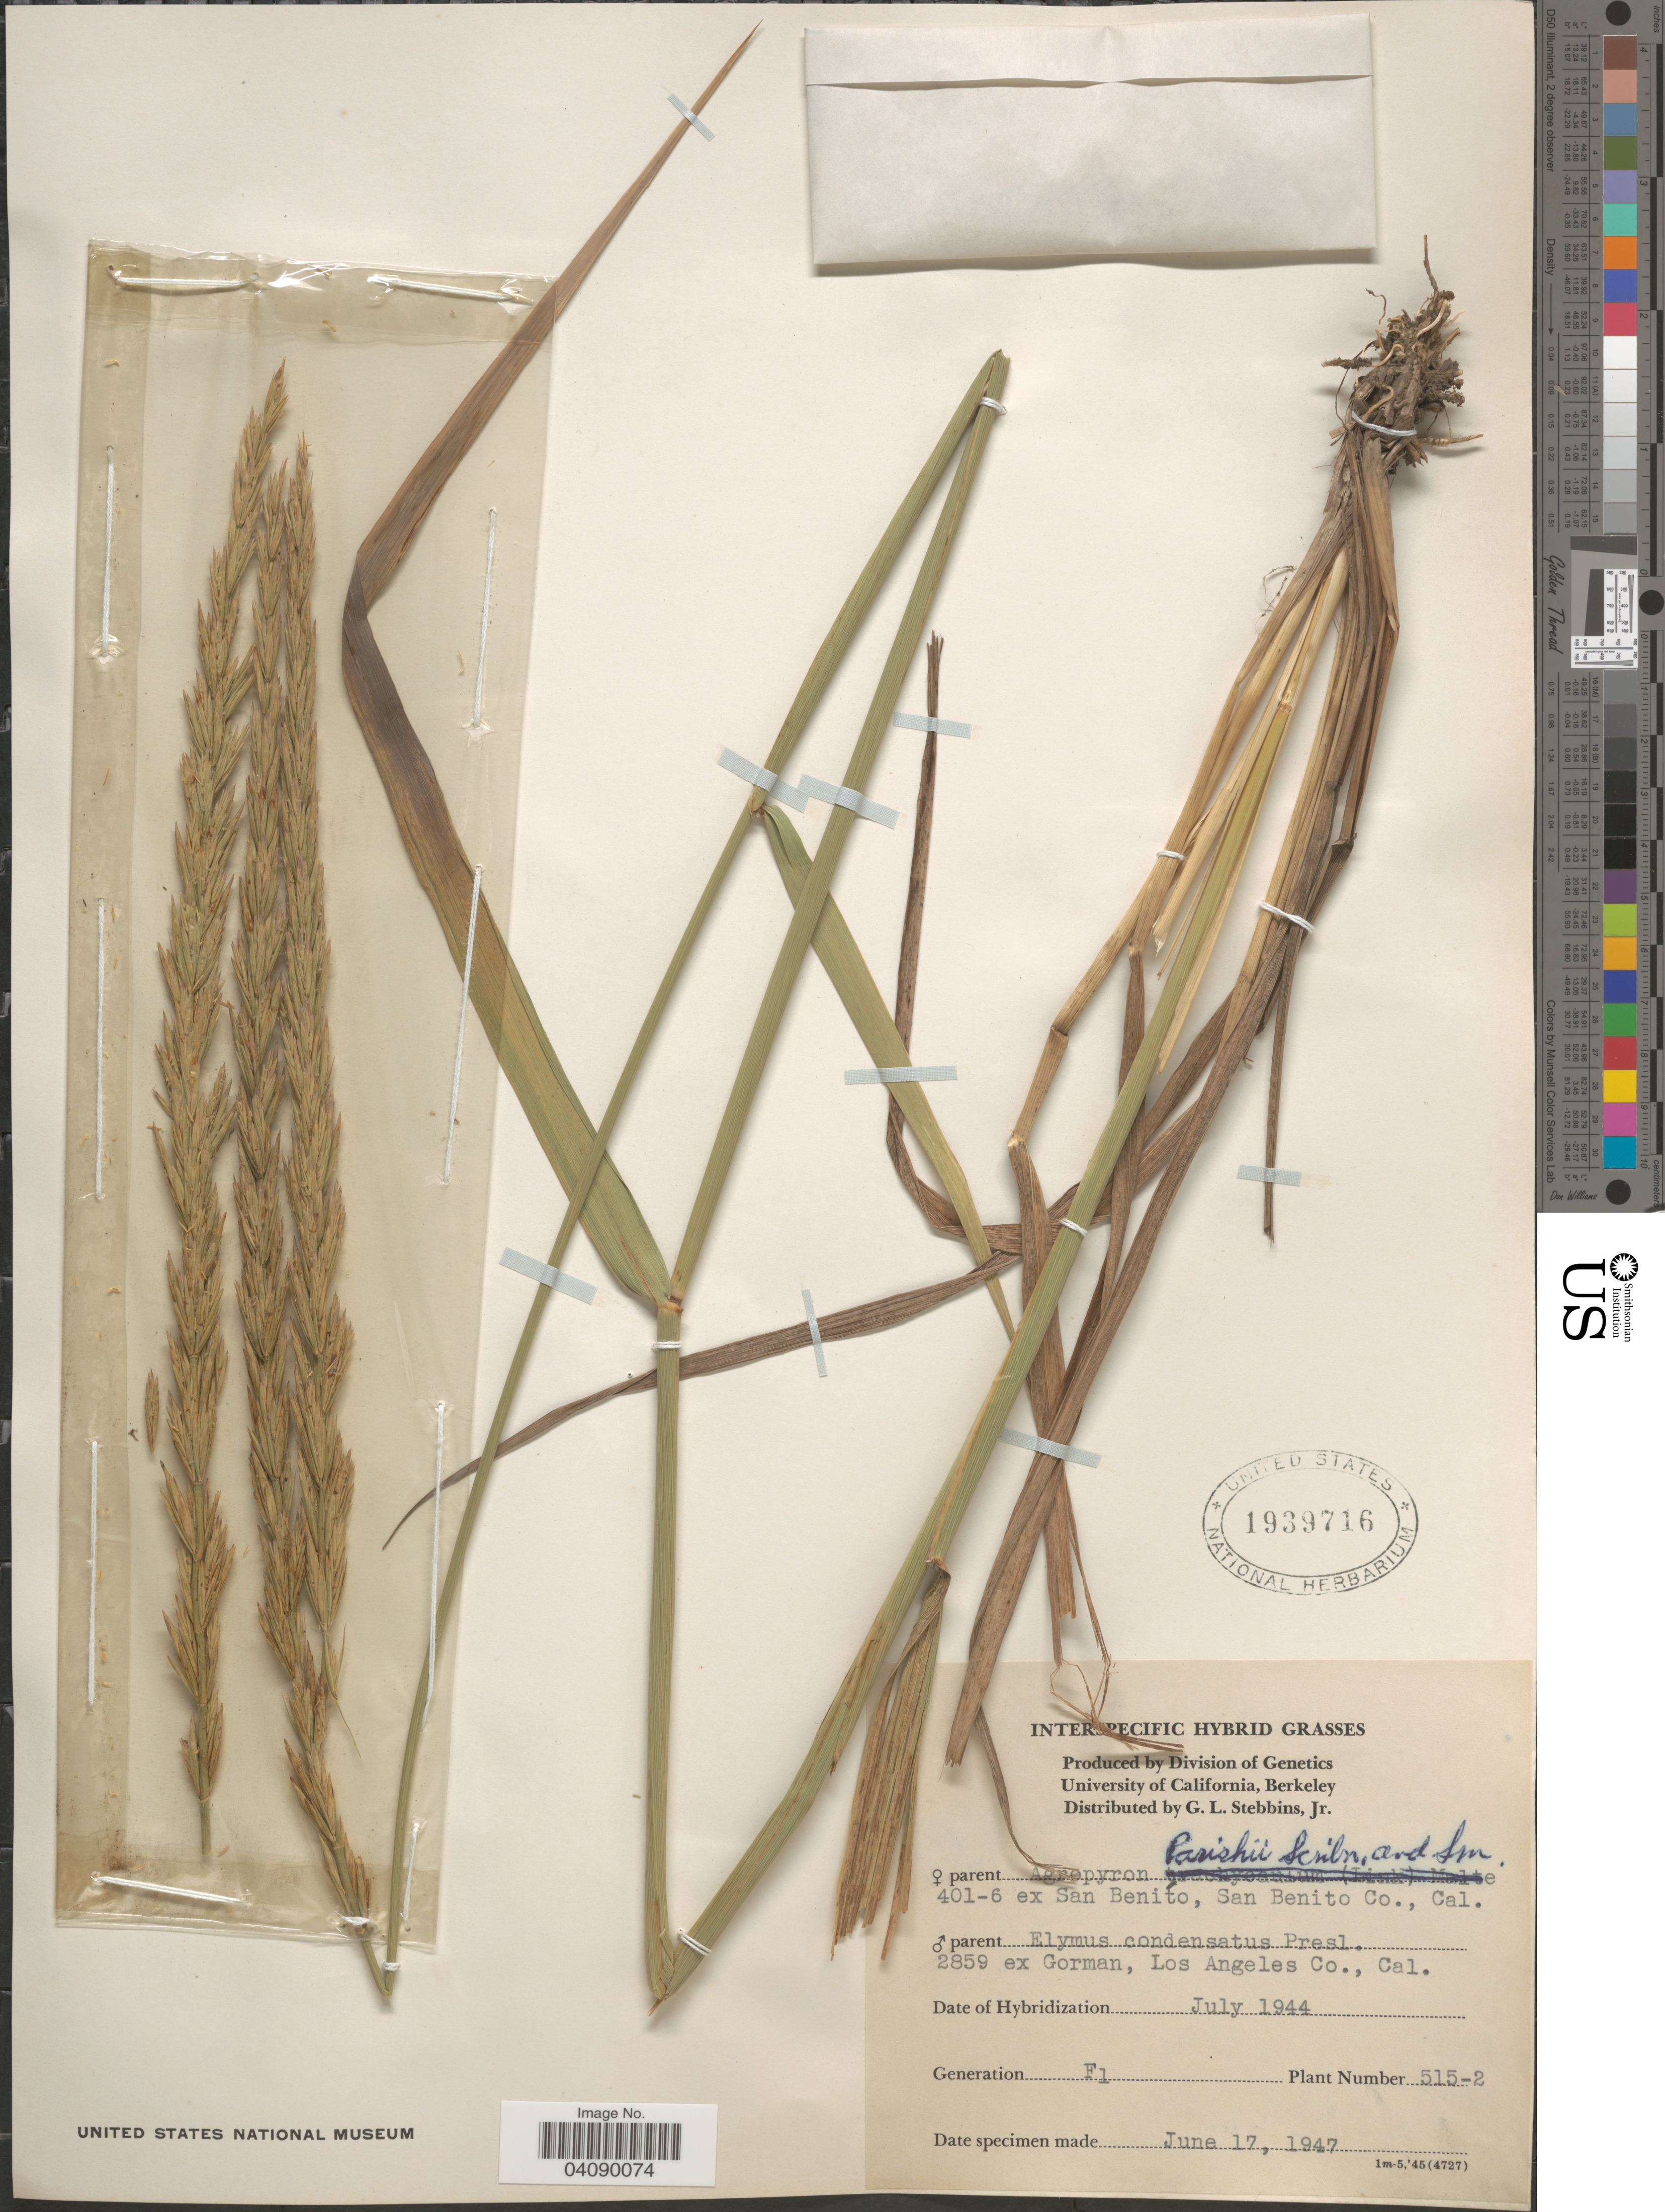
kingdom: Plantae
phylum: Tracheophyta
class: Liliopsida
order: Poales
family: Poaceae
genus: Agroelymus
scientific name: x Agroelymus sp.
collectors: G. L. Stebbins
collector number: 515-2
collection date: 1947-06-17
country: United States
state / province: California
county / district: Alameda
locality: University of California, Berkeley.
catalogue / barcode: US 1939716